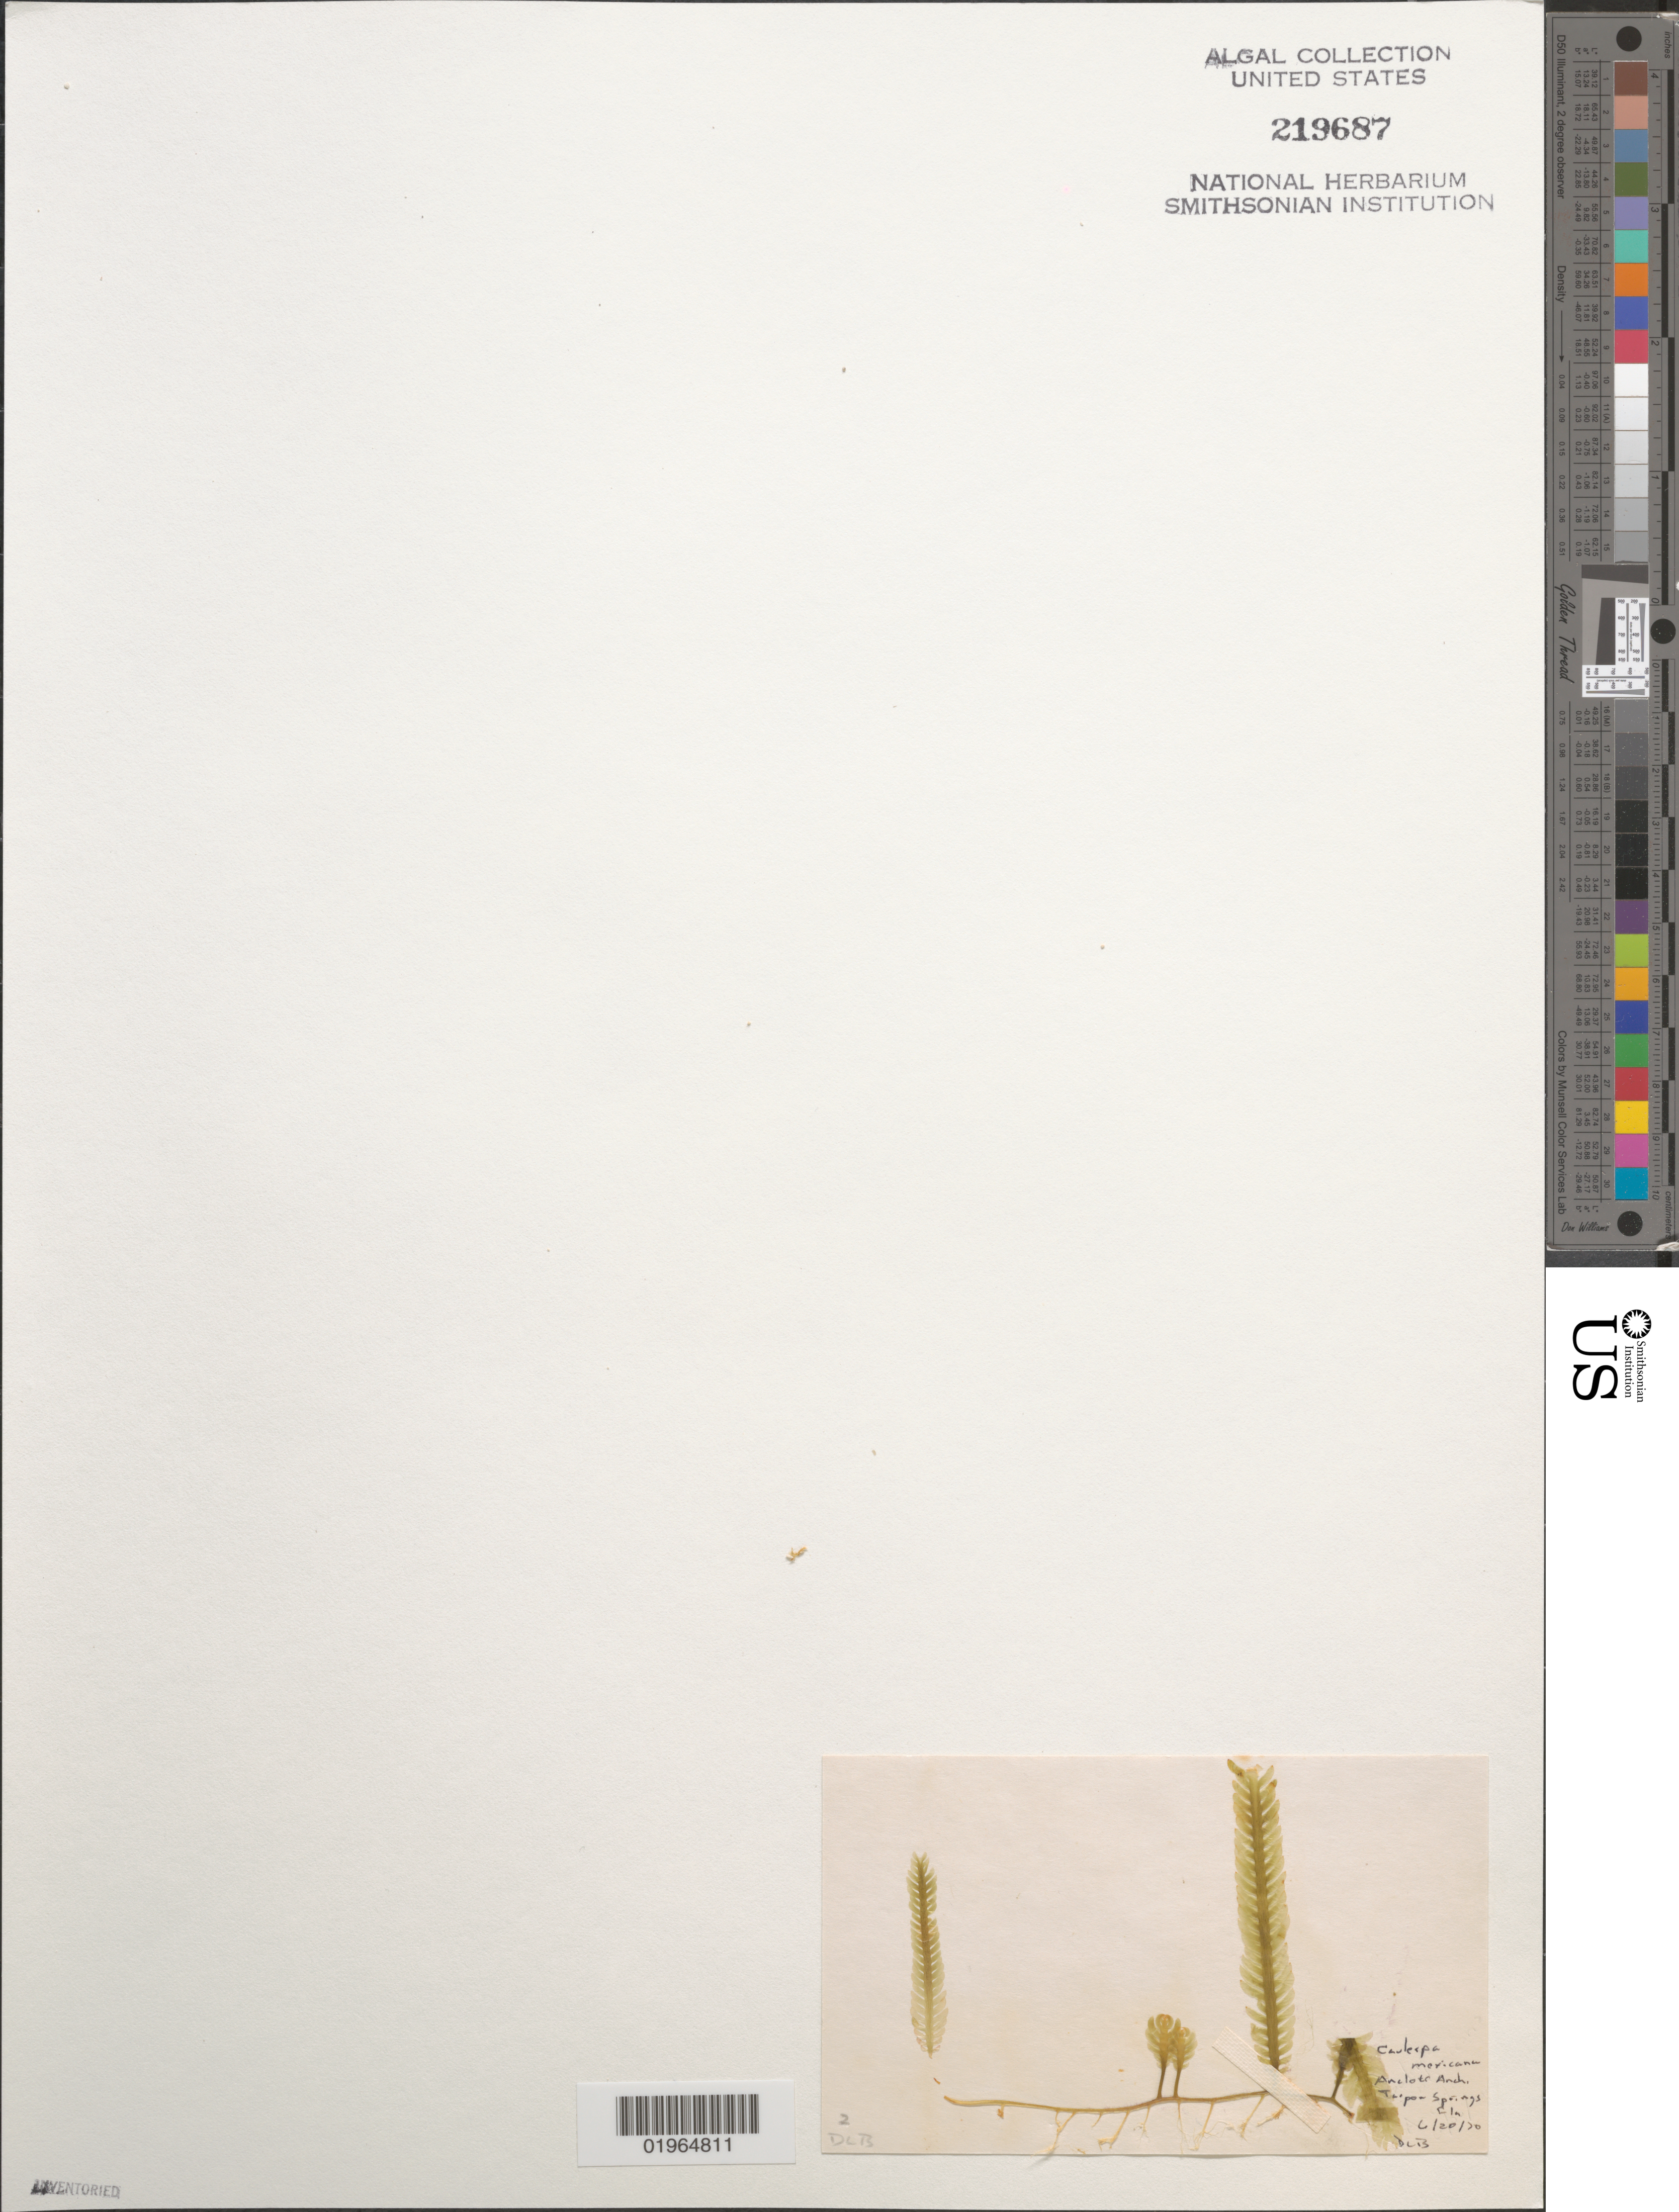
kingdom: Plantae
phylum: Chlorophyta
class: Ulvophyceae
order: Bryopsidales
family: Caulerpaceae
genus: Caulerpa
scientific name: Caulerpa mexicana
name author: Sond. ex Kütz.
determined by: Ballantine, D. L.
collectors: D.L. Ballantine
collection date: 1970-06-20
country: United States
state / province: Florida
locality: Anclote anchor, Tarpon Springs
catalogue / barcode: US 219687